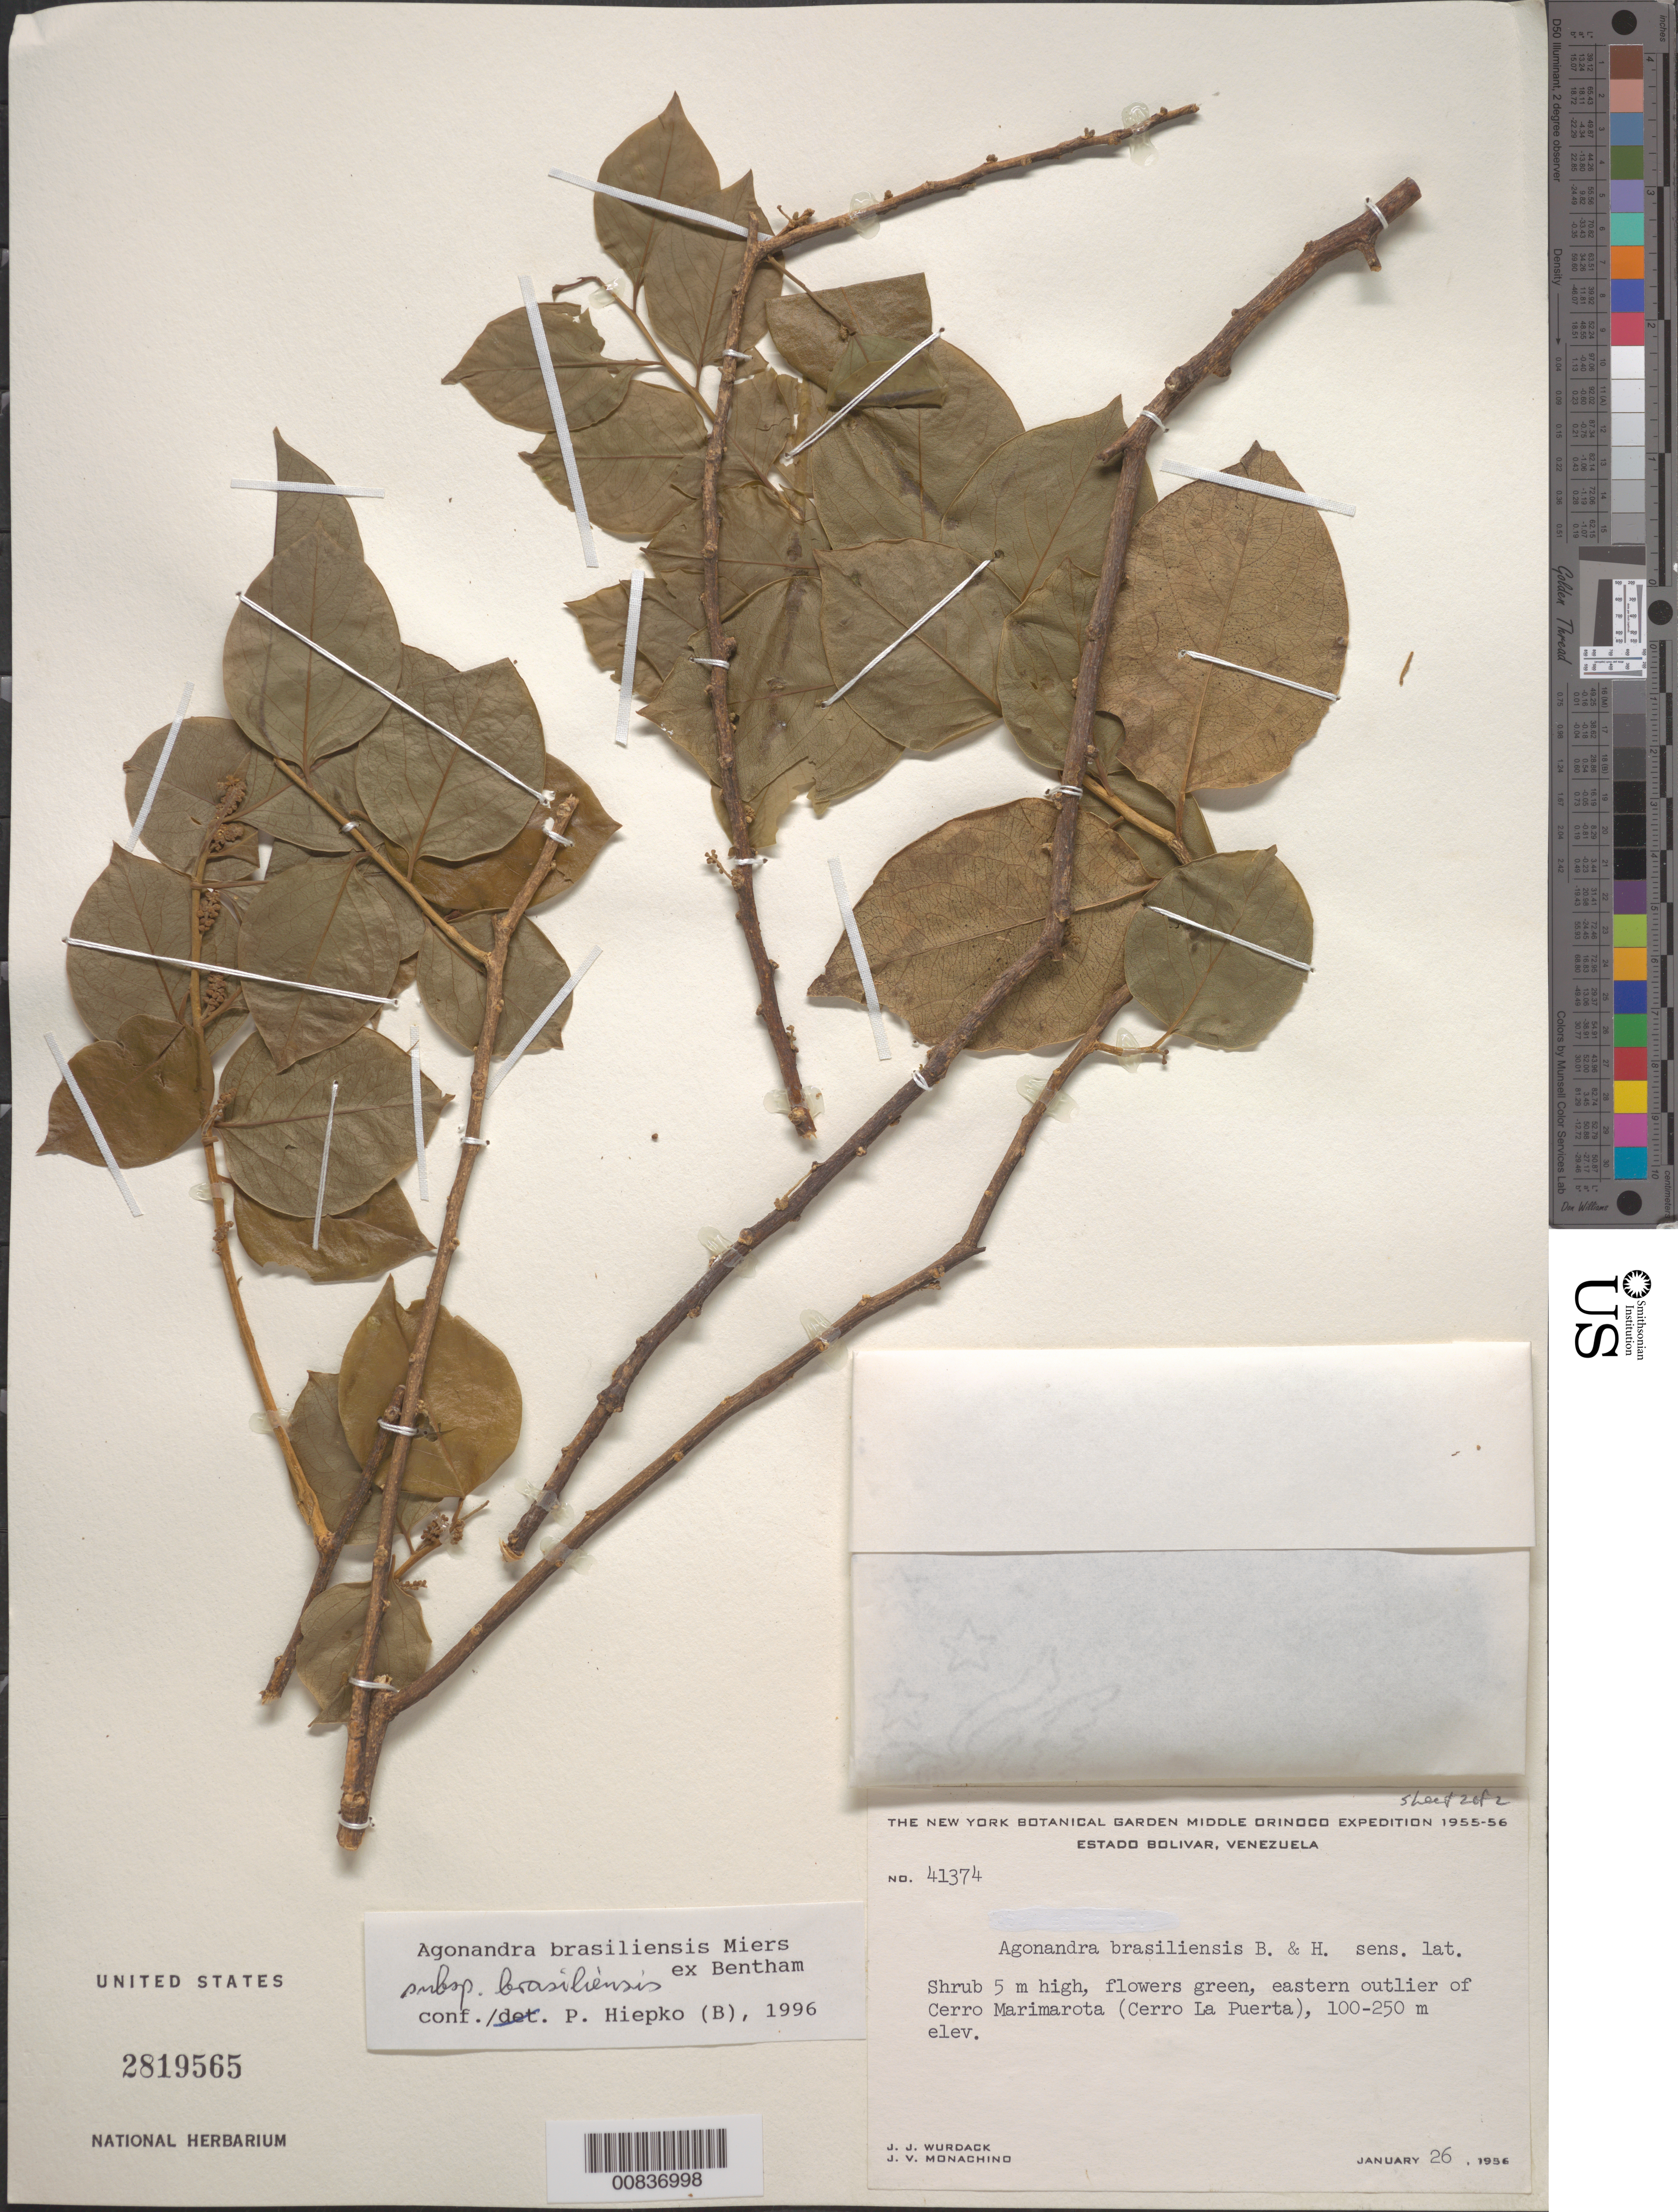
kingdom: Plantae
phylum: Tracheophyta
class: Magnoliopsida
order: Santalales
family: Opiliaceae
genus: Agonandra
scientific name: Agonandra brasiliensis subsp. brasiliensis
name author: Benth. & Hook. f.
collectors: J. J. Wurdack & J. V. Monachino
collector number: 41374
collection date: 1956-01-26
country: Venezuela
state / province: Bolivar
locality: Eastern outlier of Cerro Marimarota (Cerro La Puerta).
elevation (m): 100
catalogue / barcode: US 2819565